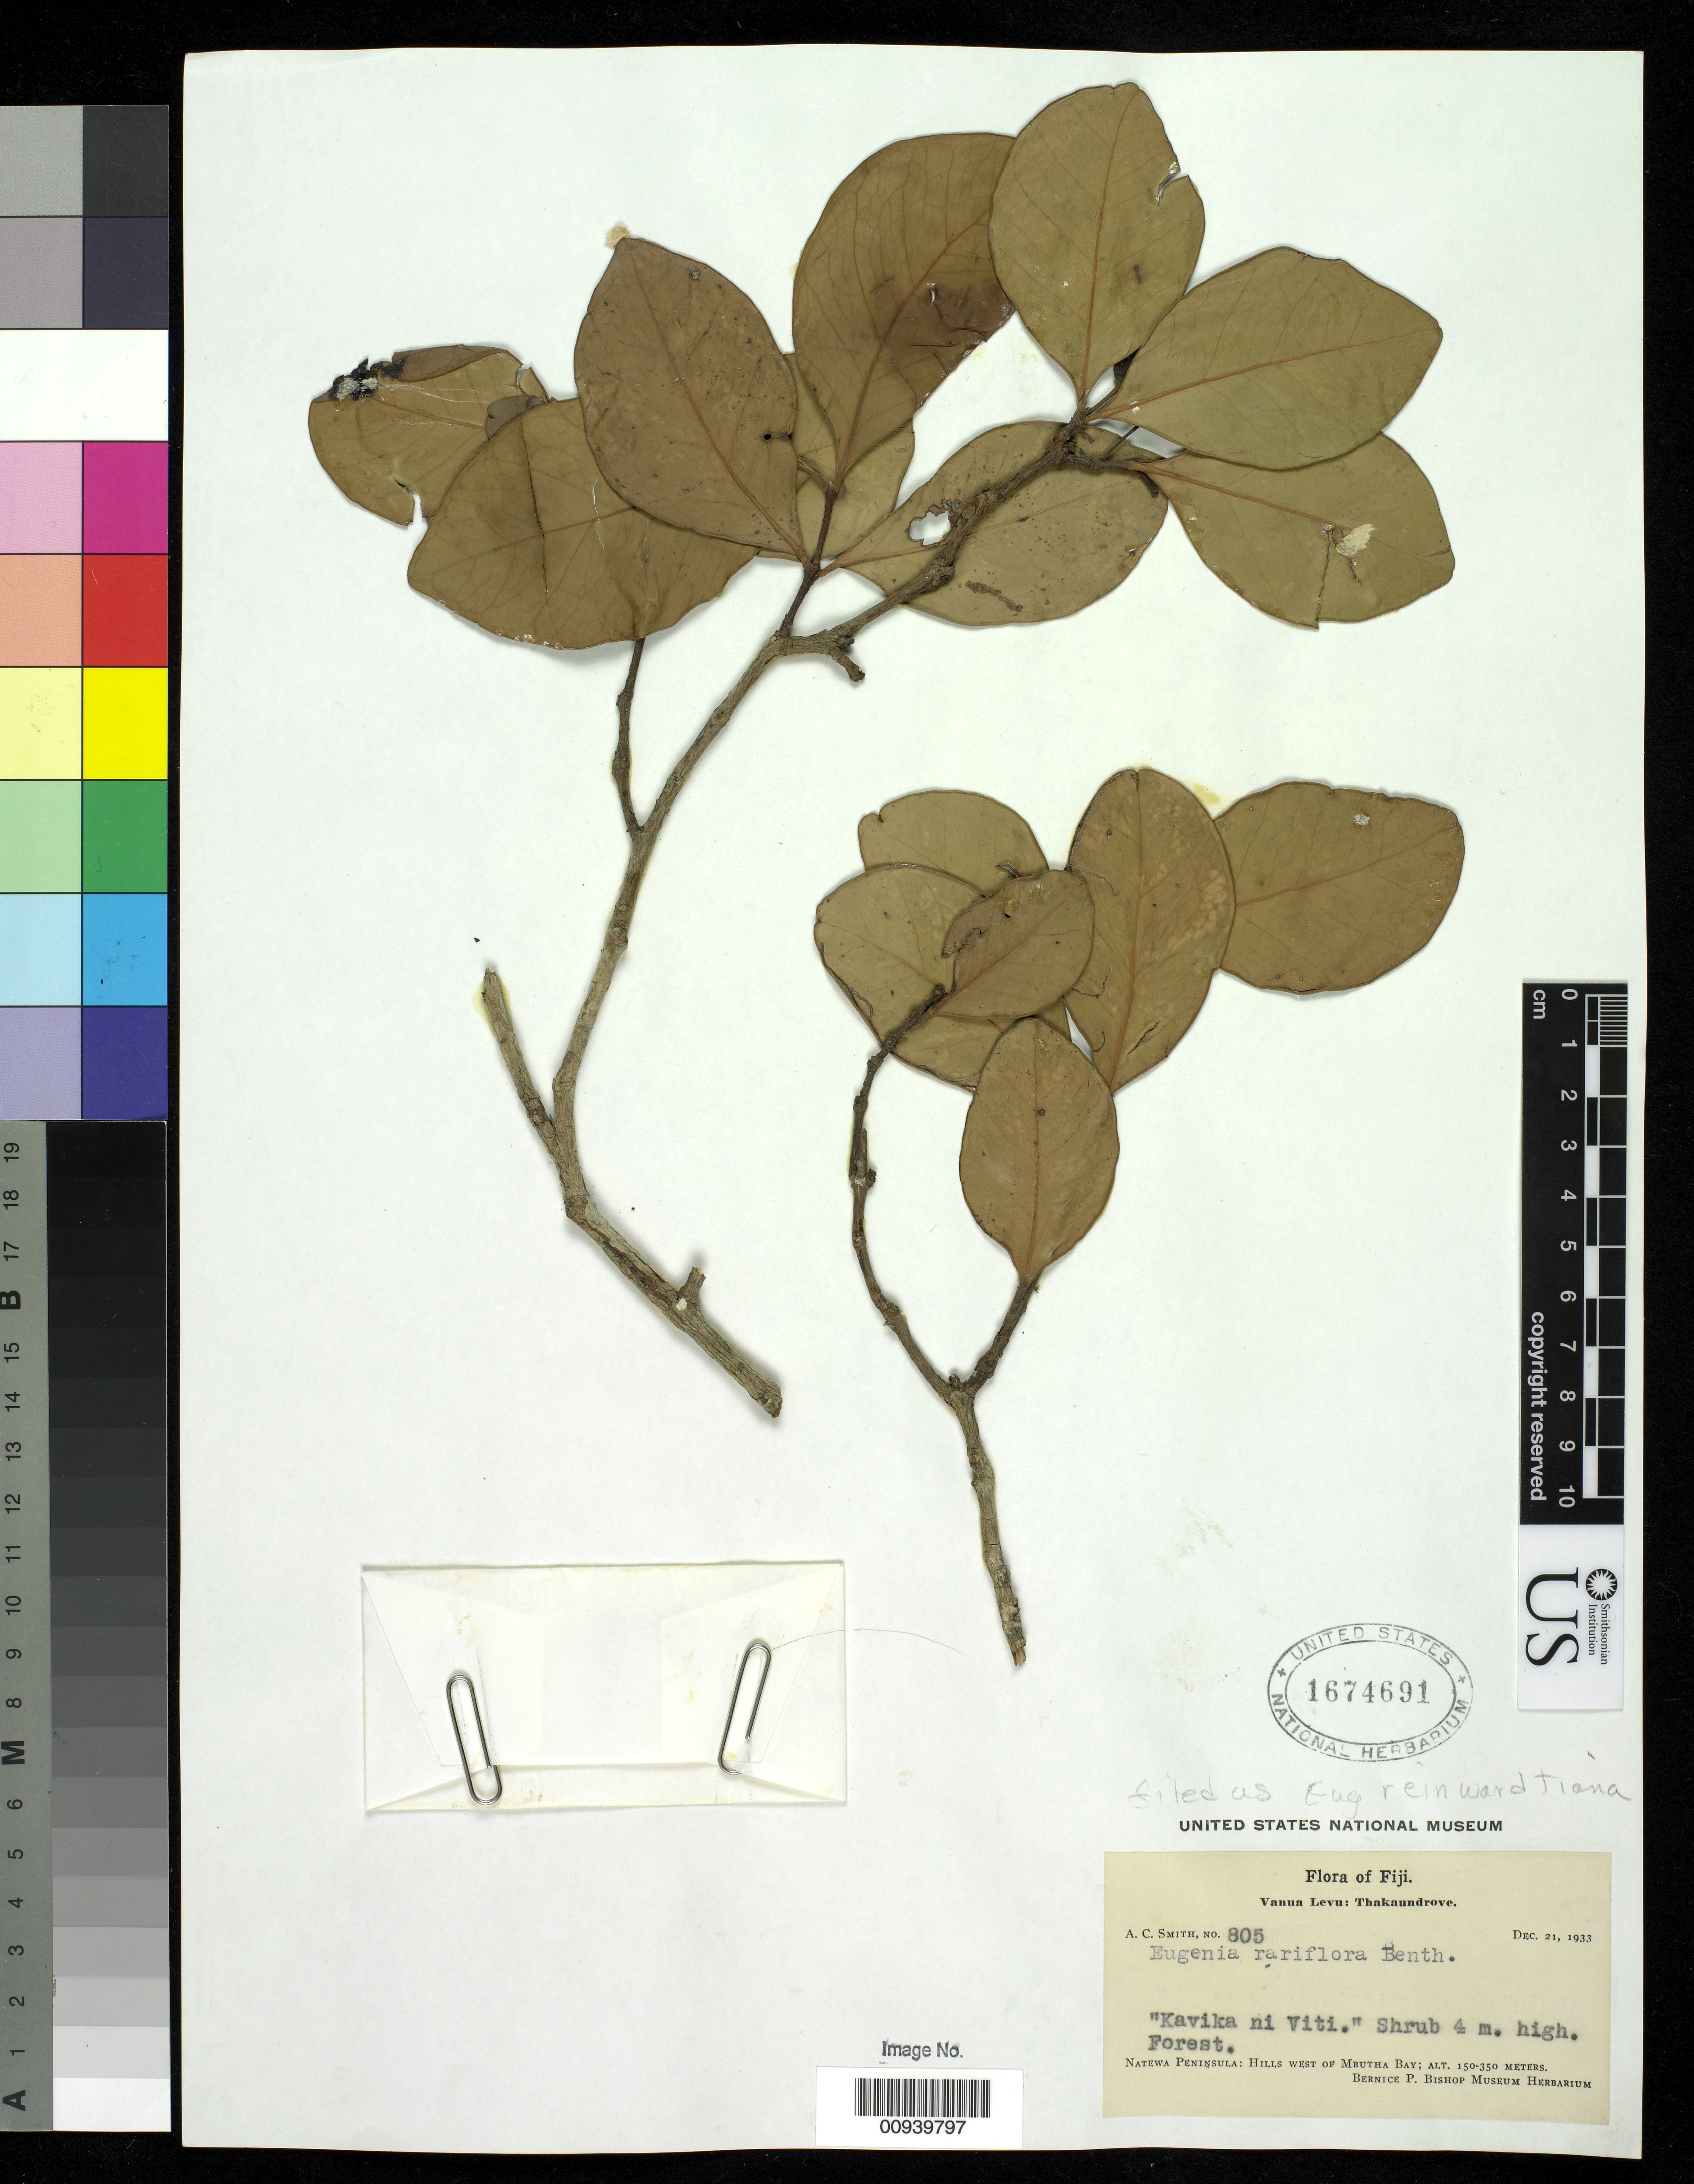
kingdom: Plantae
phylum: Tracheophyta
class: Magnoliopsida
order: Myrtales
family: Myrtaceae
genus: Eugenia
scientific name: Eugenia reinwardtiana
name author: (Blume) DC.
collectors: C. A. Smith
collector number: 805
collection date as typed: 21 Dec 1933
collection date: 1933-12-21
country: Fiji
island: Vanua Levu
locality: Thakaundrove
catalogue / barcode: US 1674691